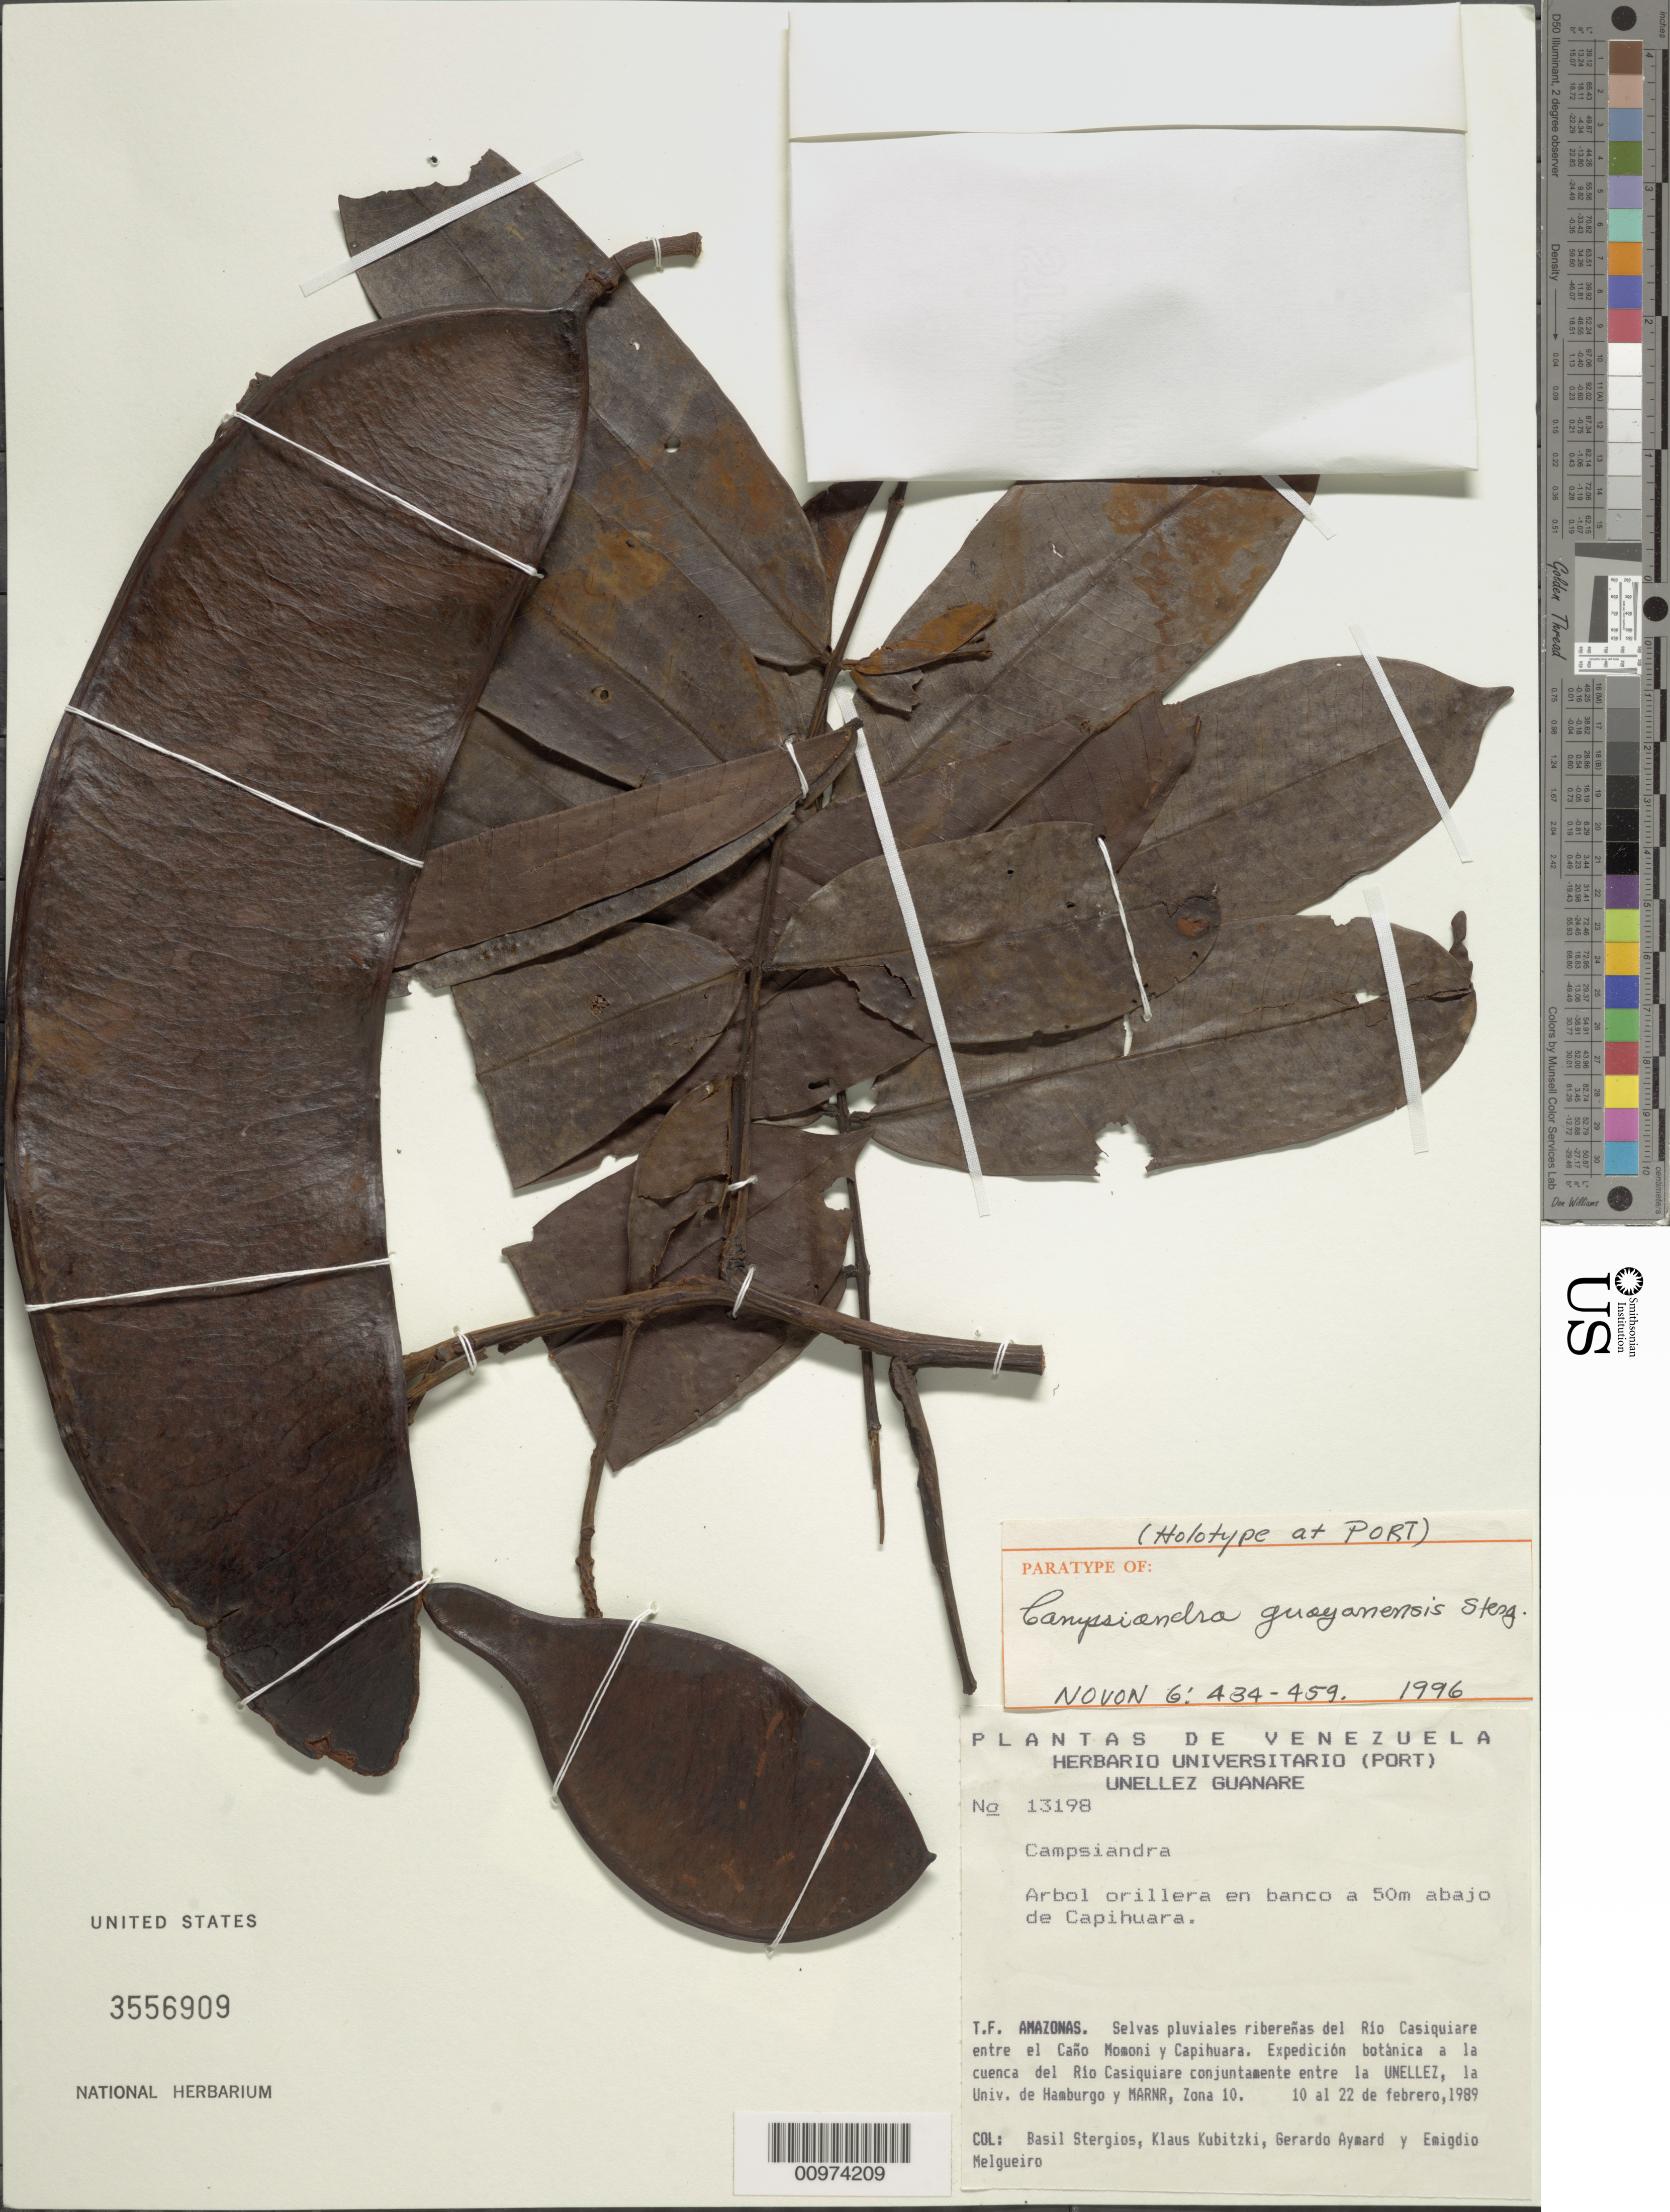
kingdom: Plantae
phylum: Tracheophyta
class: Magnoliopsida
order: Fabales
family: Fabaceae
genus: Campsiandra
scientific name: Campsiandra guayanensis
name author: (Benth.) R.S. Cowan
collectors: B. G. Stergios, K. Kubitzki, G. A. Aymard & E. Melgueiro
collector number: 13198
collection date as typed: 10-Feb-89 to 22-Feb-89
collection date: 1989-02-10/1989-02-22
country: Venezuela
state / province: Amazonas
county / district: Río Negro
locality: Río Casiquiare entre el Caño Momoni y Capihuara; 50m abajo de Capihuara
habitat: Selvas pluviales ribereñas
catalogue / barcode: US 3556909